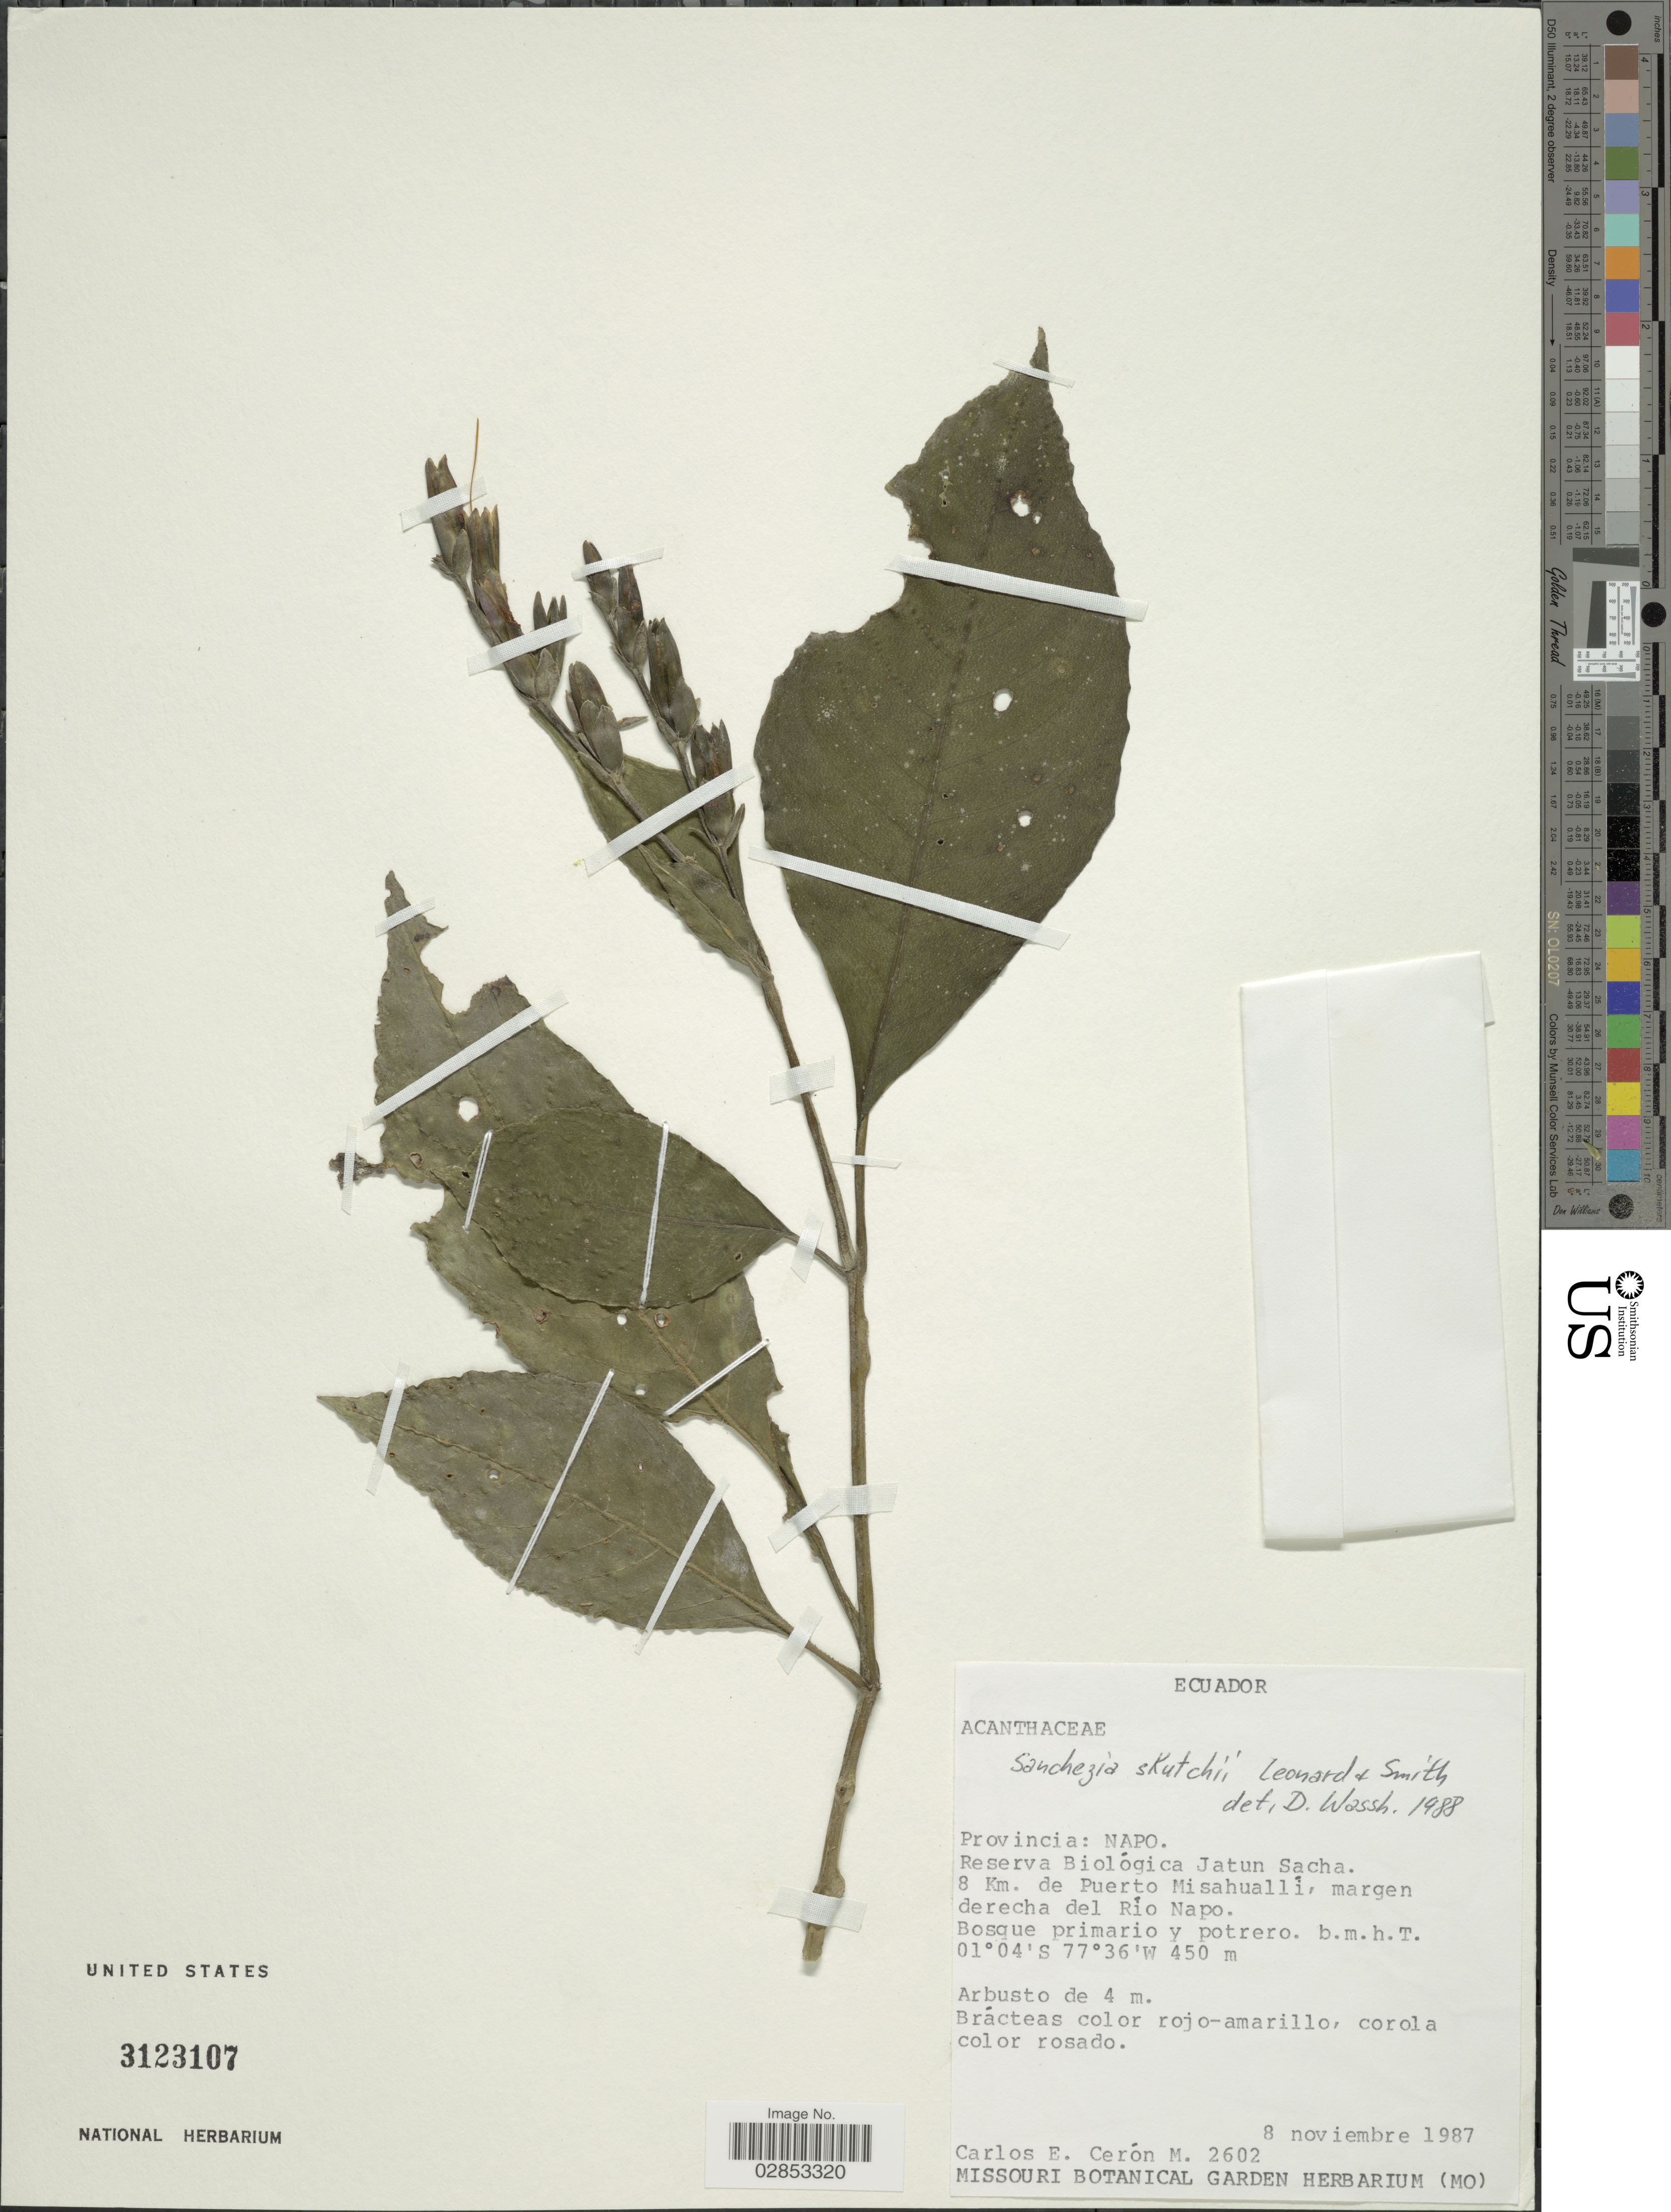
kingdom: Plantae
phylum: Tracheophyta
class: Magnoliopsida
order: Lamiales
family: Acanthaceae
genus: Sanchezia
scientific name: Sanchezia skutchii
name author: Leonard & L.B. Sm.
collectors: C. E. Cerón M.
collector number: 2602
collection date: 1987-11-08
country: Ecuador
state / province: Napo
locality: Provincia: Napo, Reserva Biológica Jatun Sacha, 8 Km. de Puerto Misahualli, margen derecha del Rio Napo.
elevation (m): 450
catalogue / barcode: US 3123107